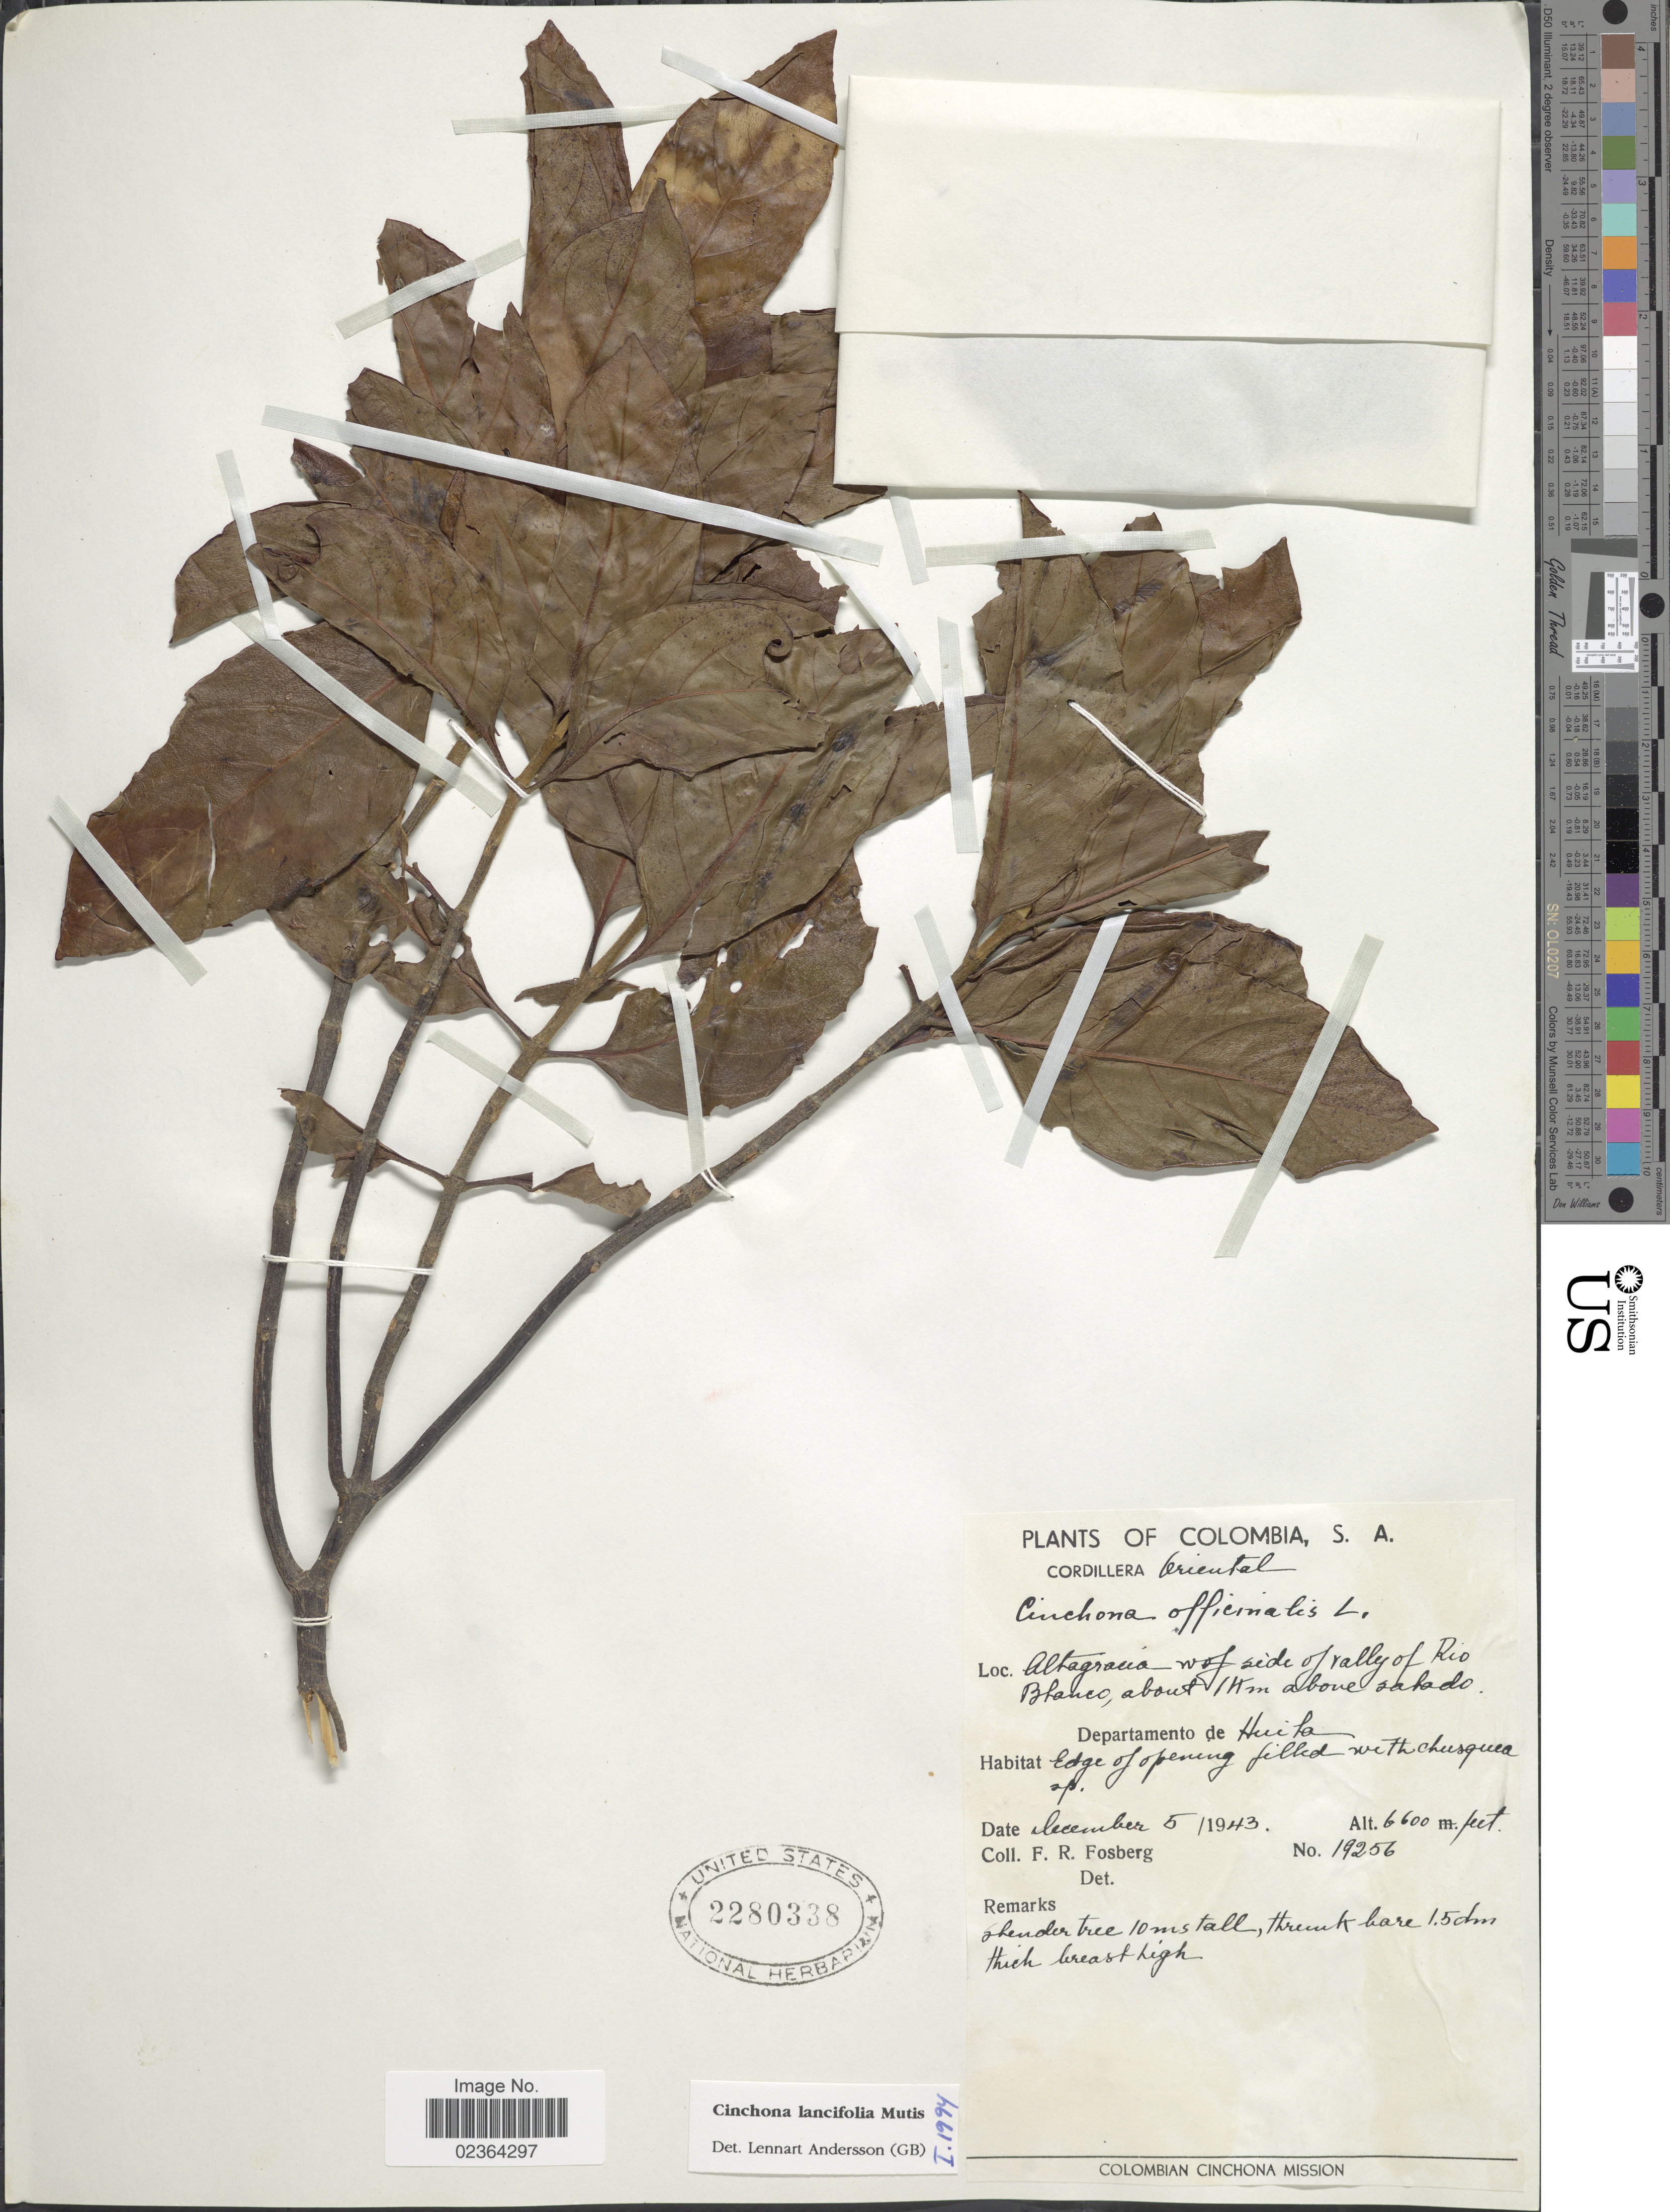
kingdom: Plantae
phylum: Tracheophyta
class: Magnoliopsida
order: Gentianales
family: Rubiaceae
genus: Cinchona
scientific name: Cinchona lancifolia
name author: Mutis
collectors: F. R. Fosberg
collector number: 19256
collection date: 1943-12-05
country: Colombia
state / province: Huila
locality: Cordillera Oriental, Altagracia w of side of valley of Rio Blanco, about 1 km above satado, Departamento de Huila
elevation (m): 2012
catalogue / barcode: US 2280338